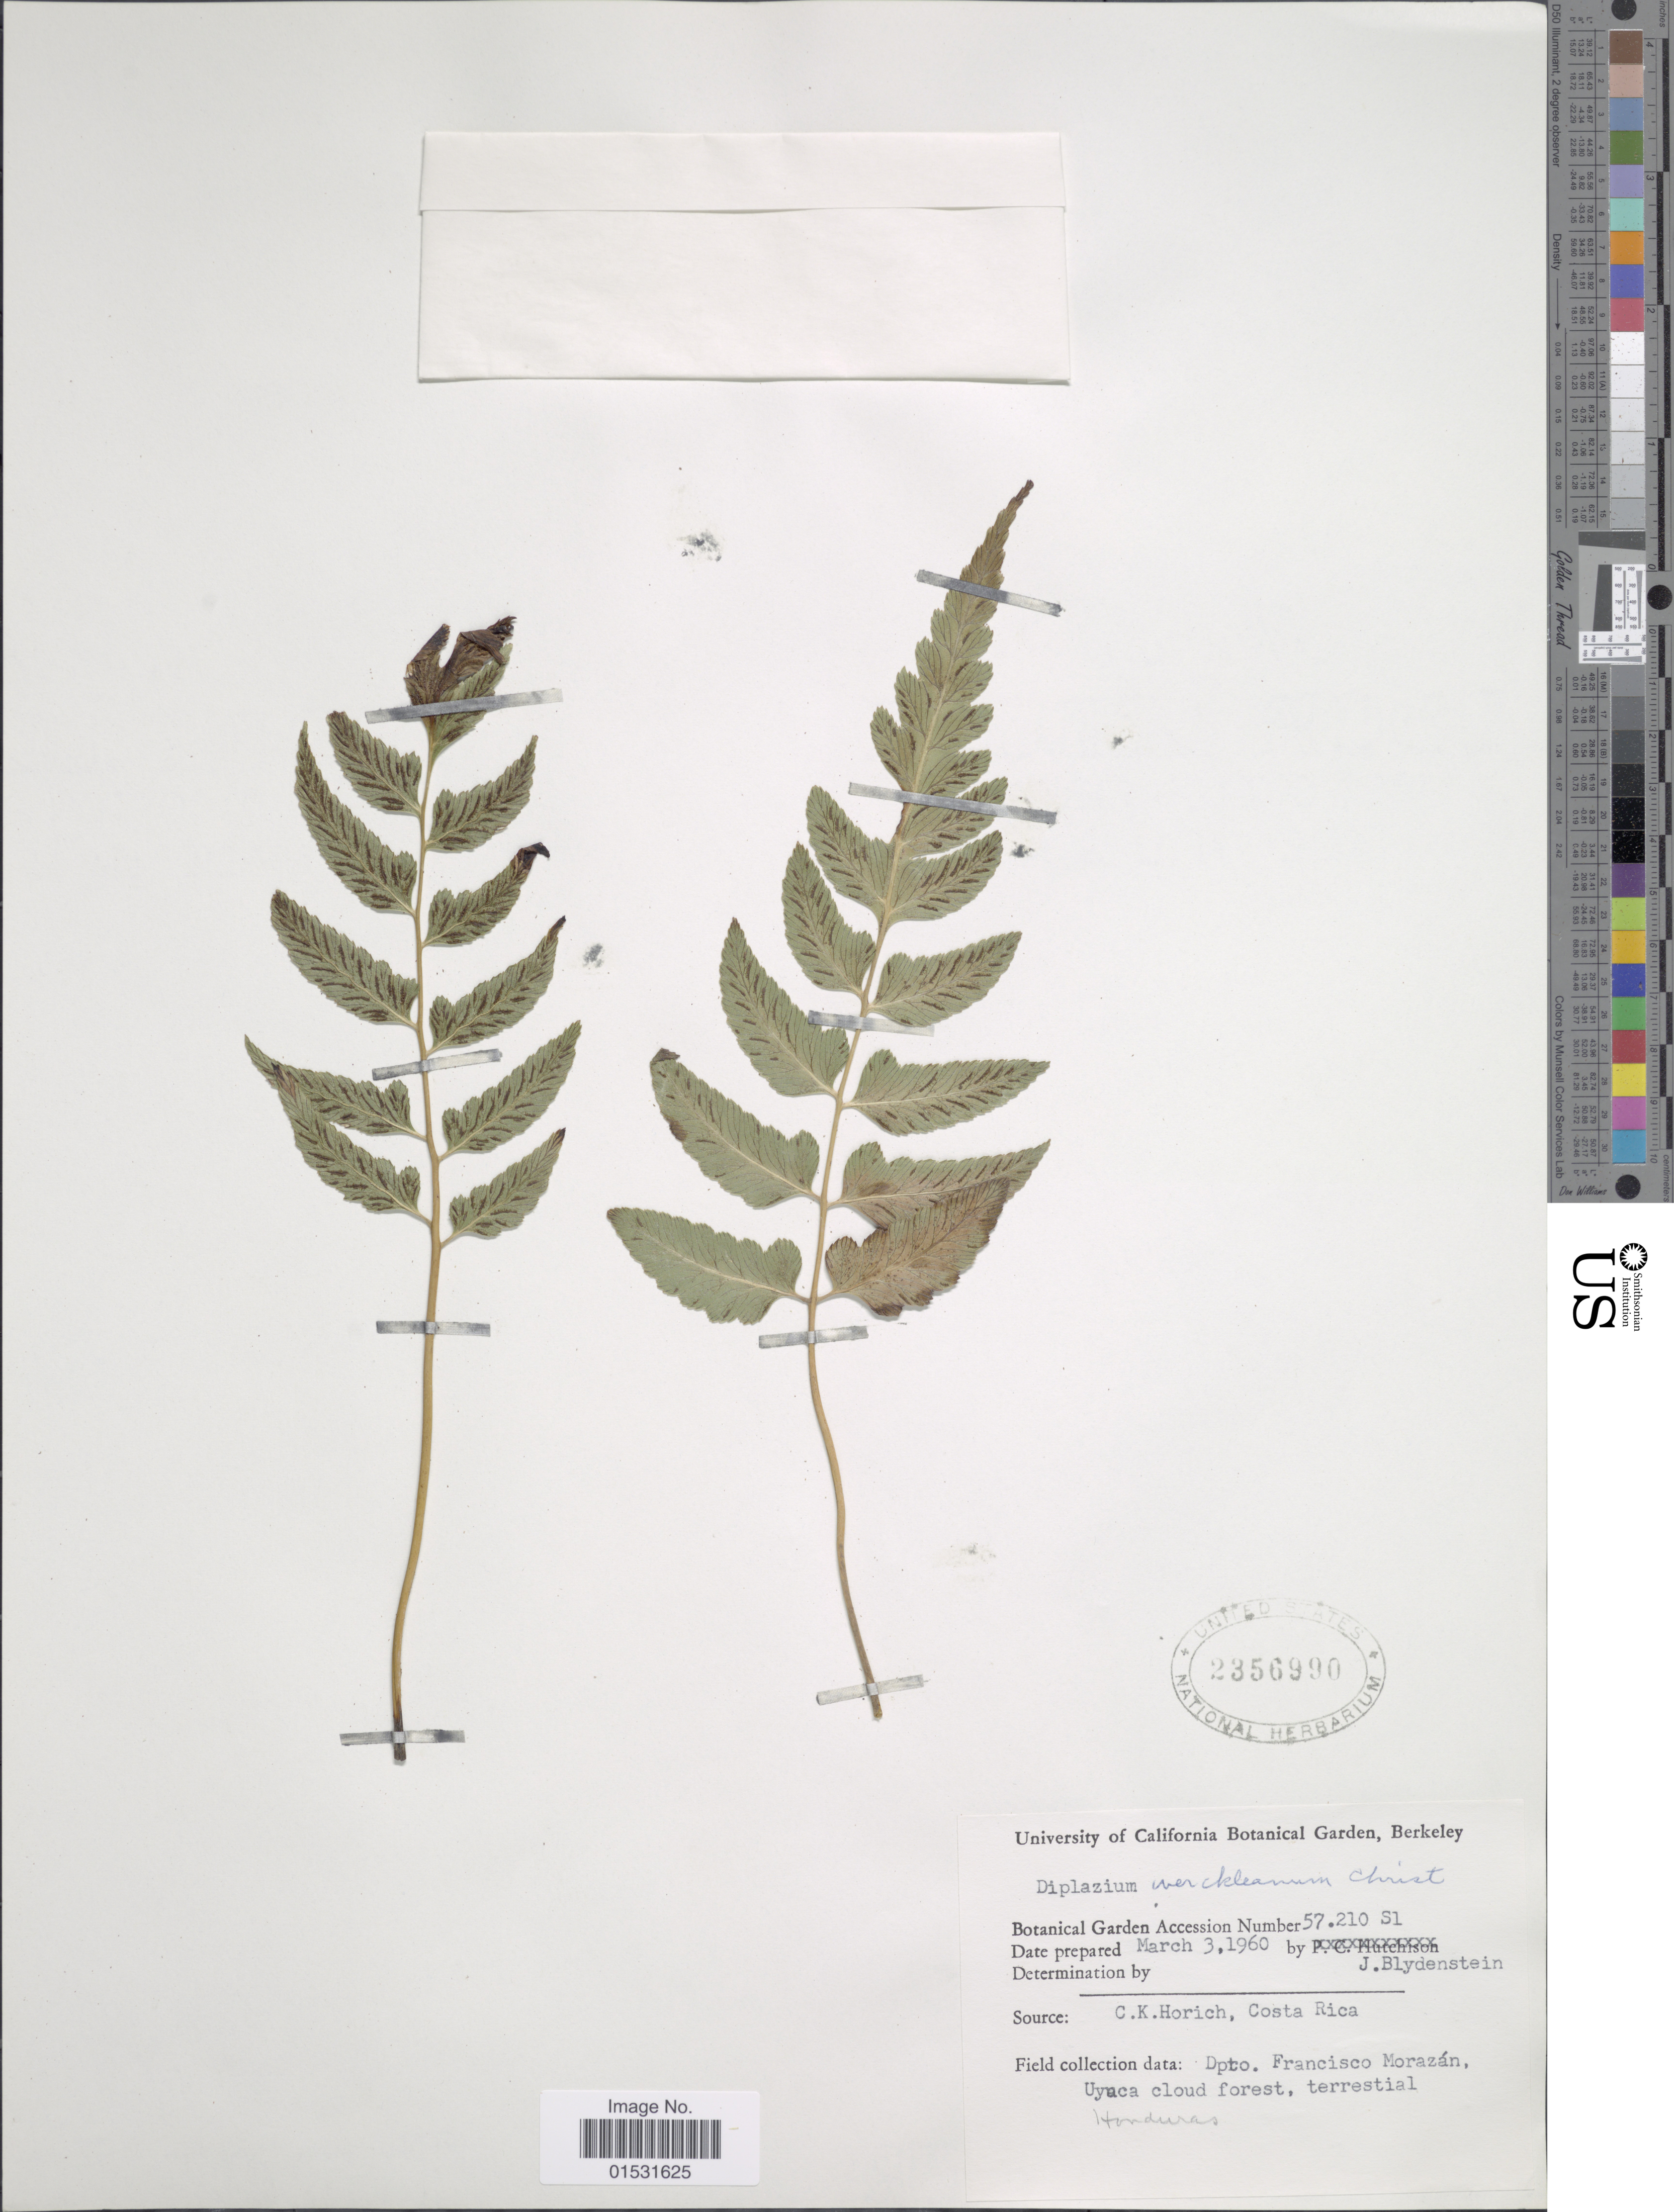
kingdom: Plantae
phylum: Tracheophyta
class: Polypodiopsida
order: Polypodiales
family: Athyriaceae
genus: Diplazium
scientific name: Diplazium werckleanum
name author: Christ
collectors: J. Blydenstein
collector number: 57.210-S1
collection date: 1960-03-03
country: United States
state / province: California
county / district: Alameda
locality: University of California Botanical Garden, Berkeley.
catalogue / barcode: US 2356990